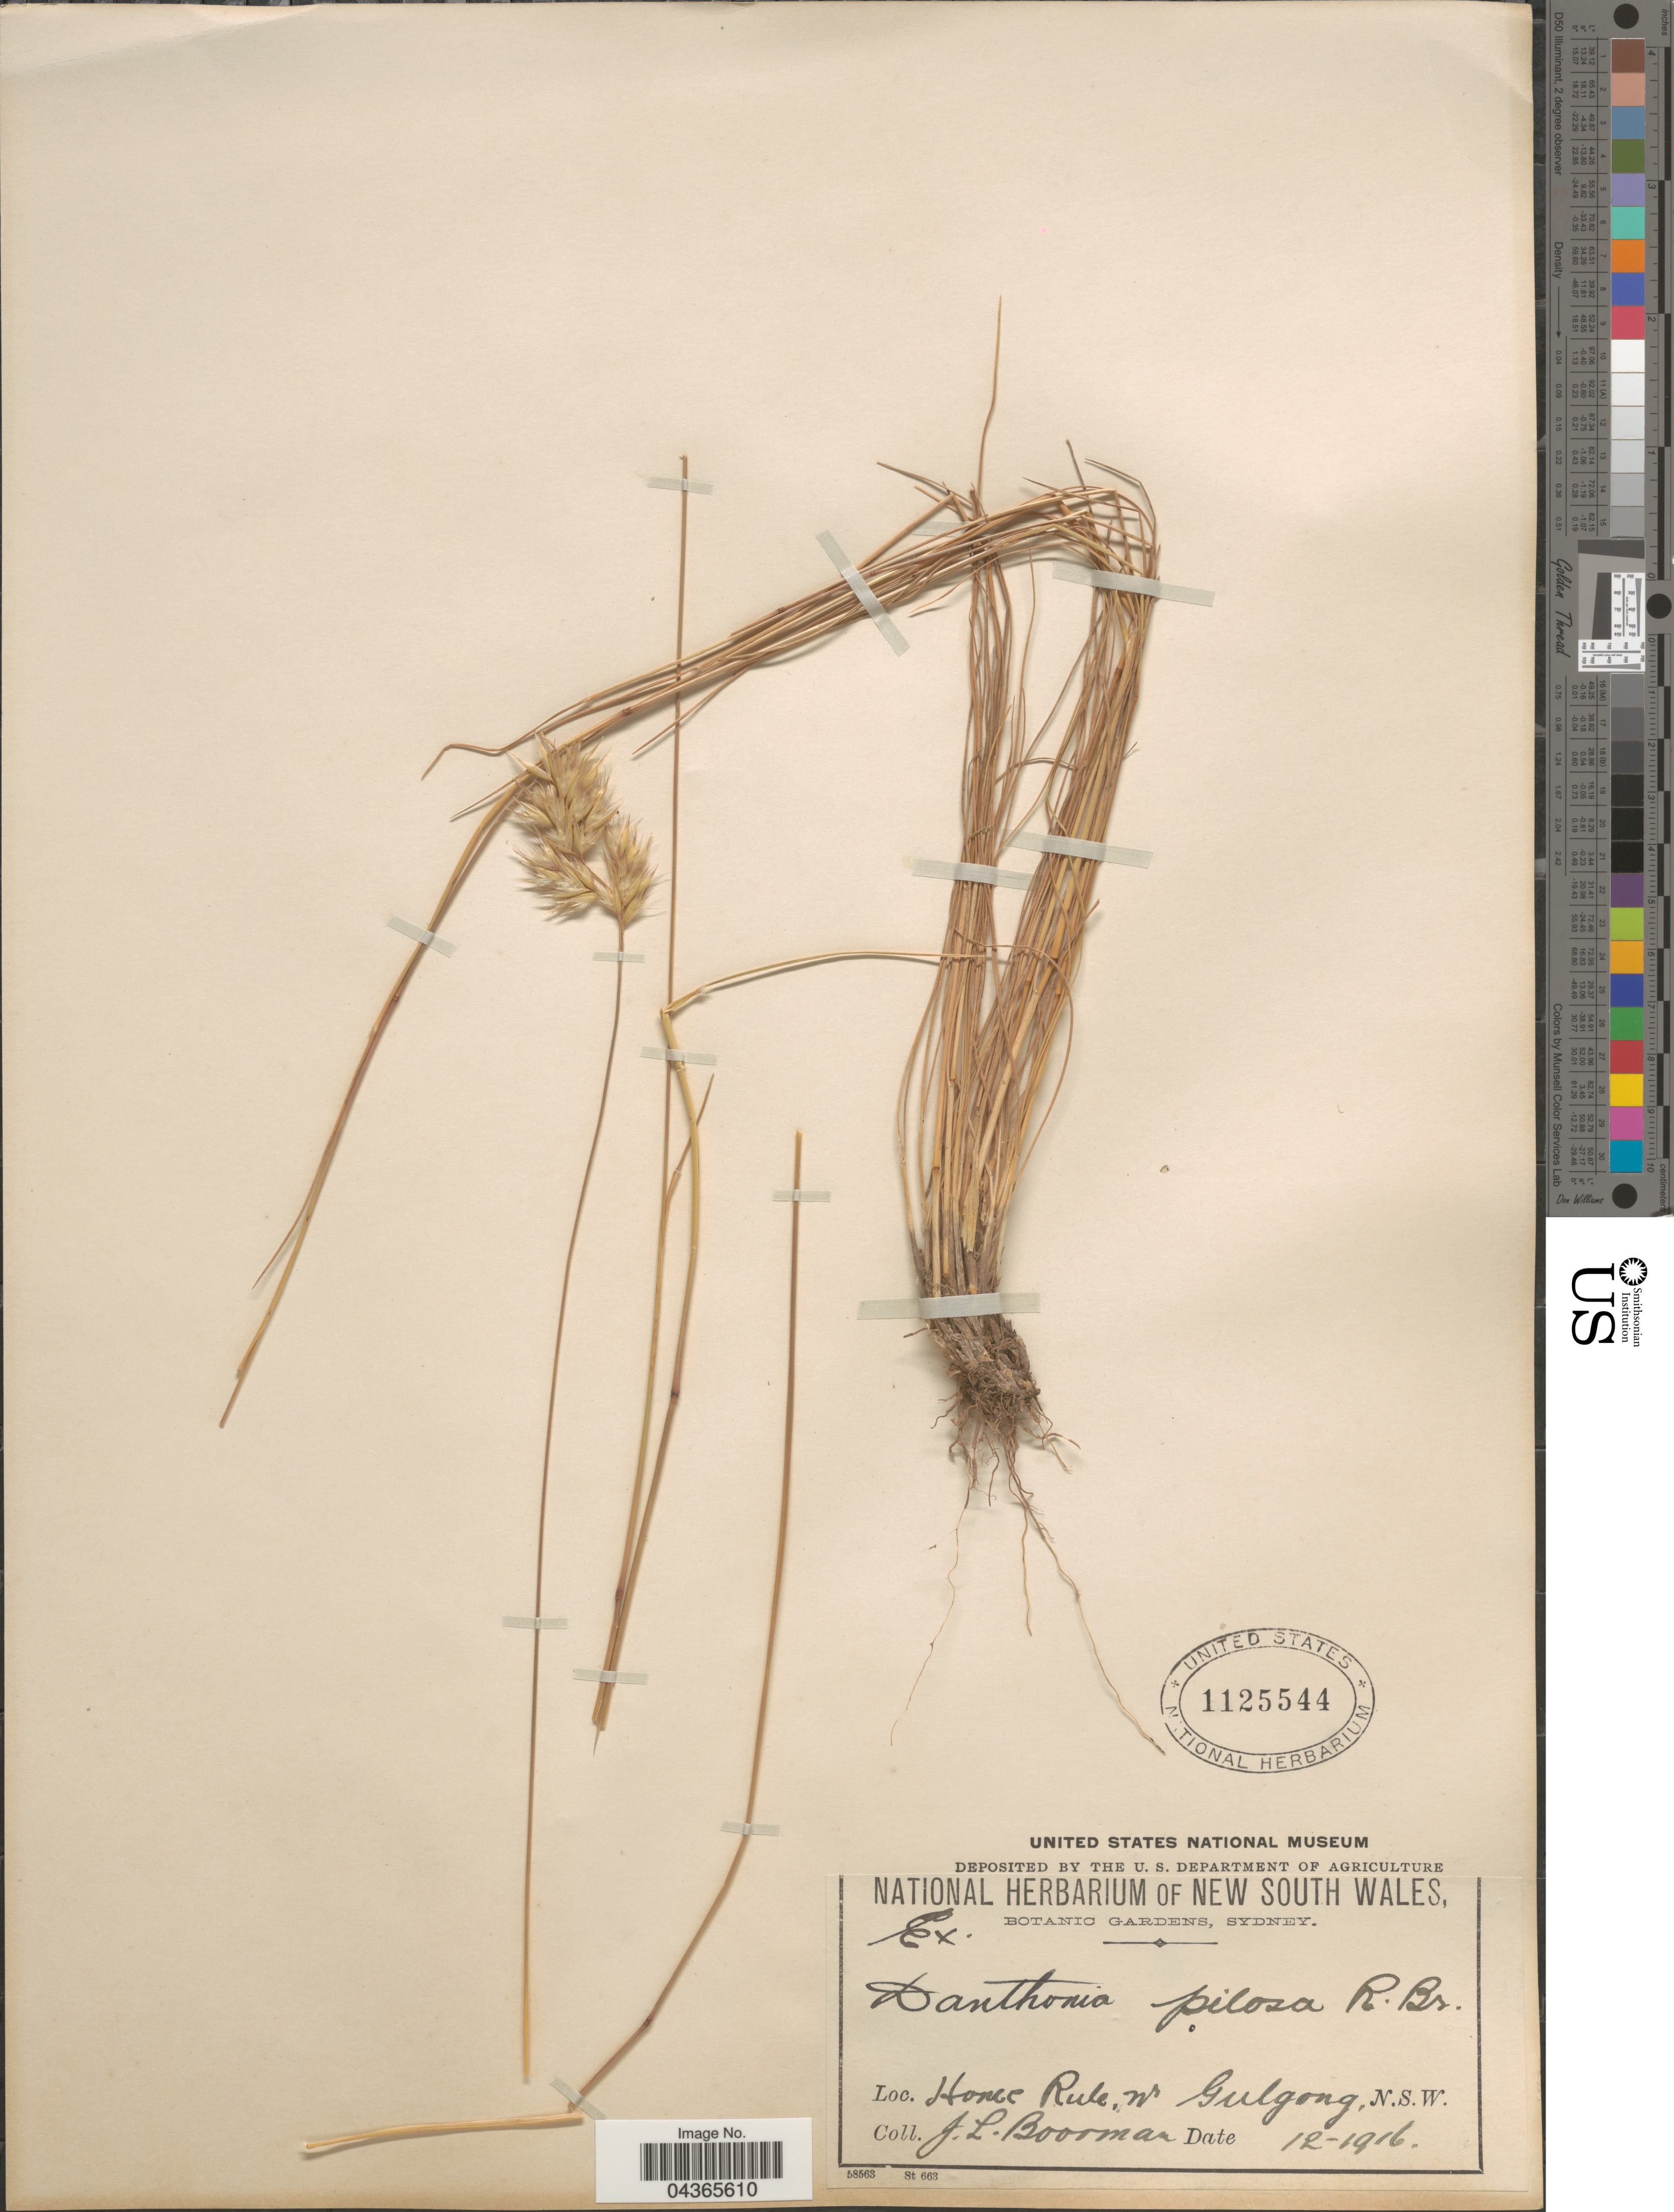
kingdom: Plantae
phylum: Tracheophyta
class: Liliopsida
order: Poales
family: Poaceae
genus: Rytidosperma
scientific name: Rytidosperma setaceum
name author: (R. Br.) Connor & Edgar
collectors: J. Boorman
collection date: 1916-12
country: Australia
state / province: New South Wales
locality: Home Rule, nr. Gulgong.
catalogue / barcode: US 1125544